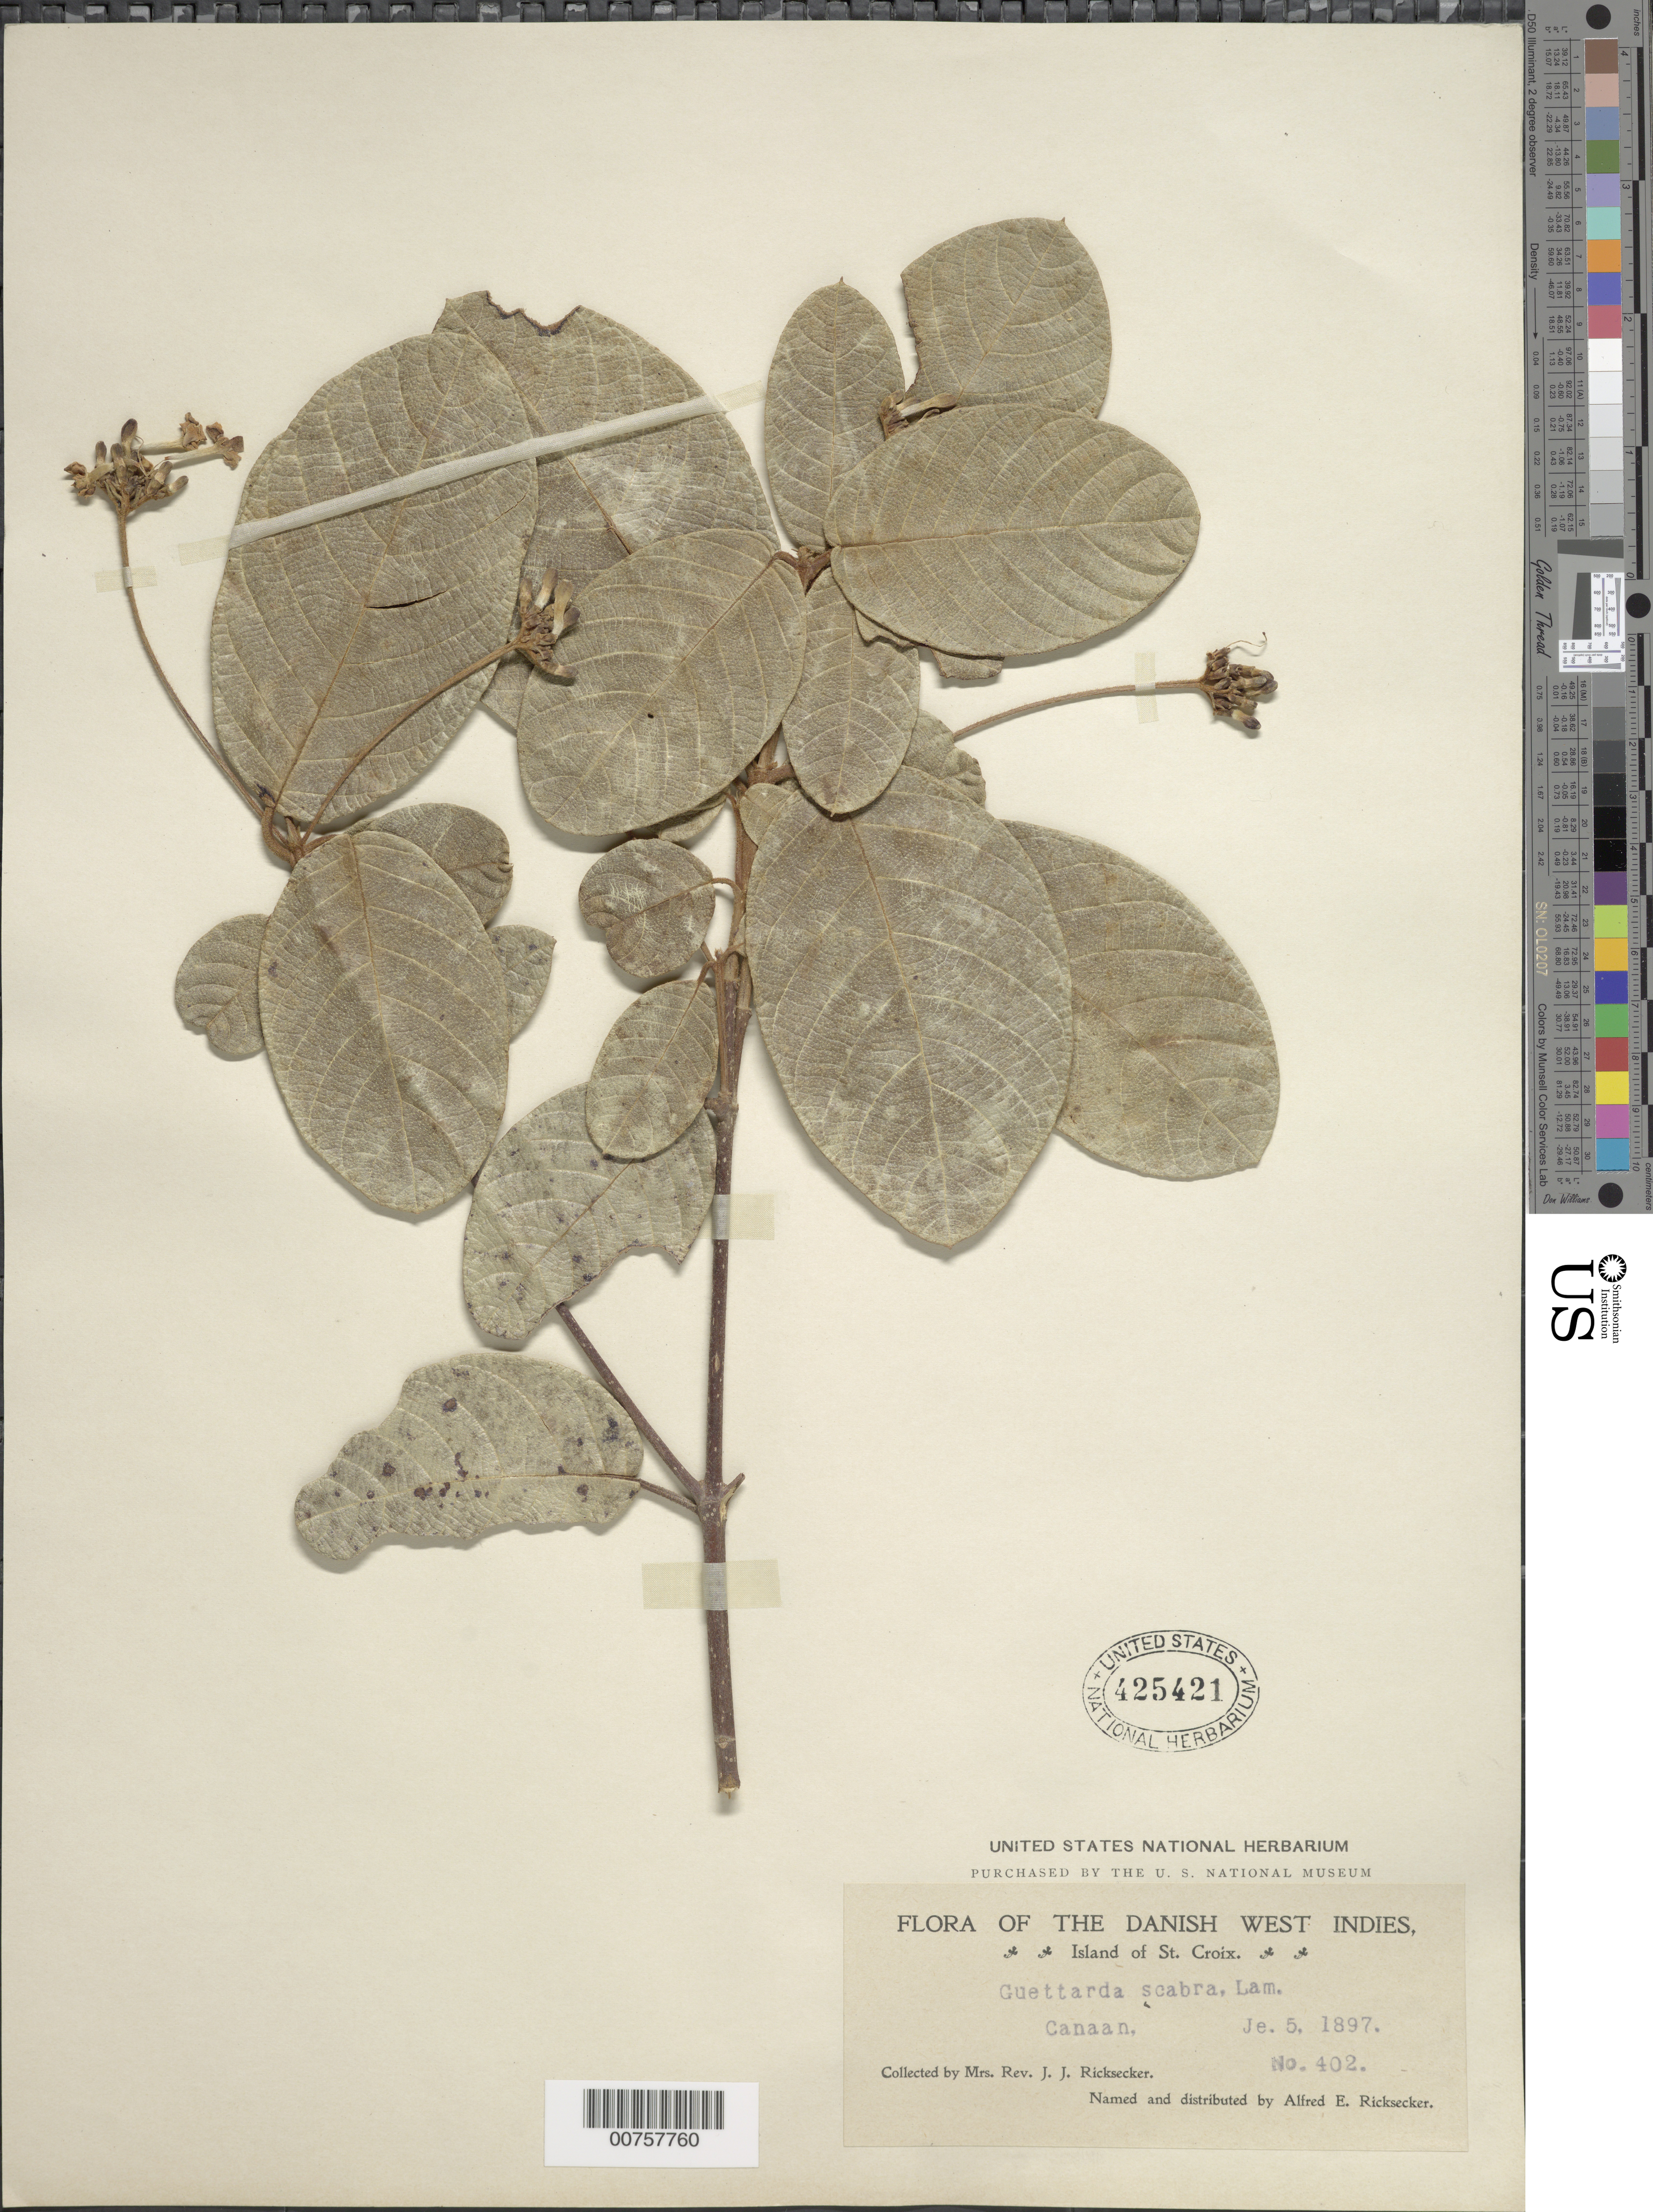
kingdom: Plantae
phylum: Tracheophyta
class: Magnoliopsida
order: Gentianales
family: Rubiaceae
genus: Guettarda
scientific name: Guettarda scabra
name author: (L.) Vent.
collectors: L. A. Ricksecker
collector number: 402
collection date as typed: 05 Jun 1897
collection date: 1897-06-05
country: U.S. Virgin Islands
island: St. Croix Island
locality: Canaan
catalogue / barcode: US 425421